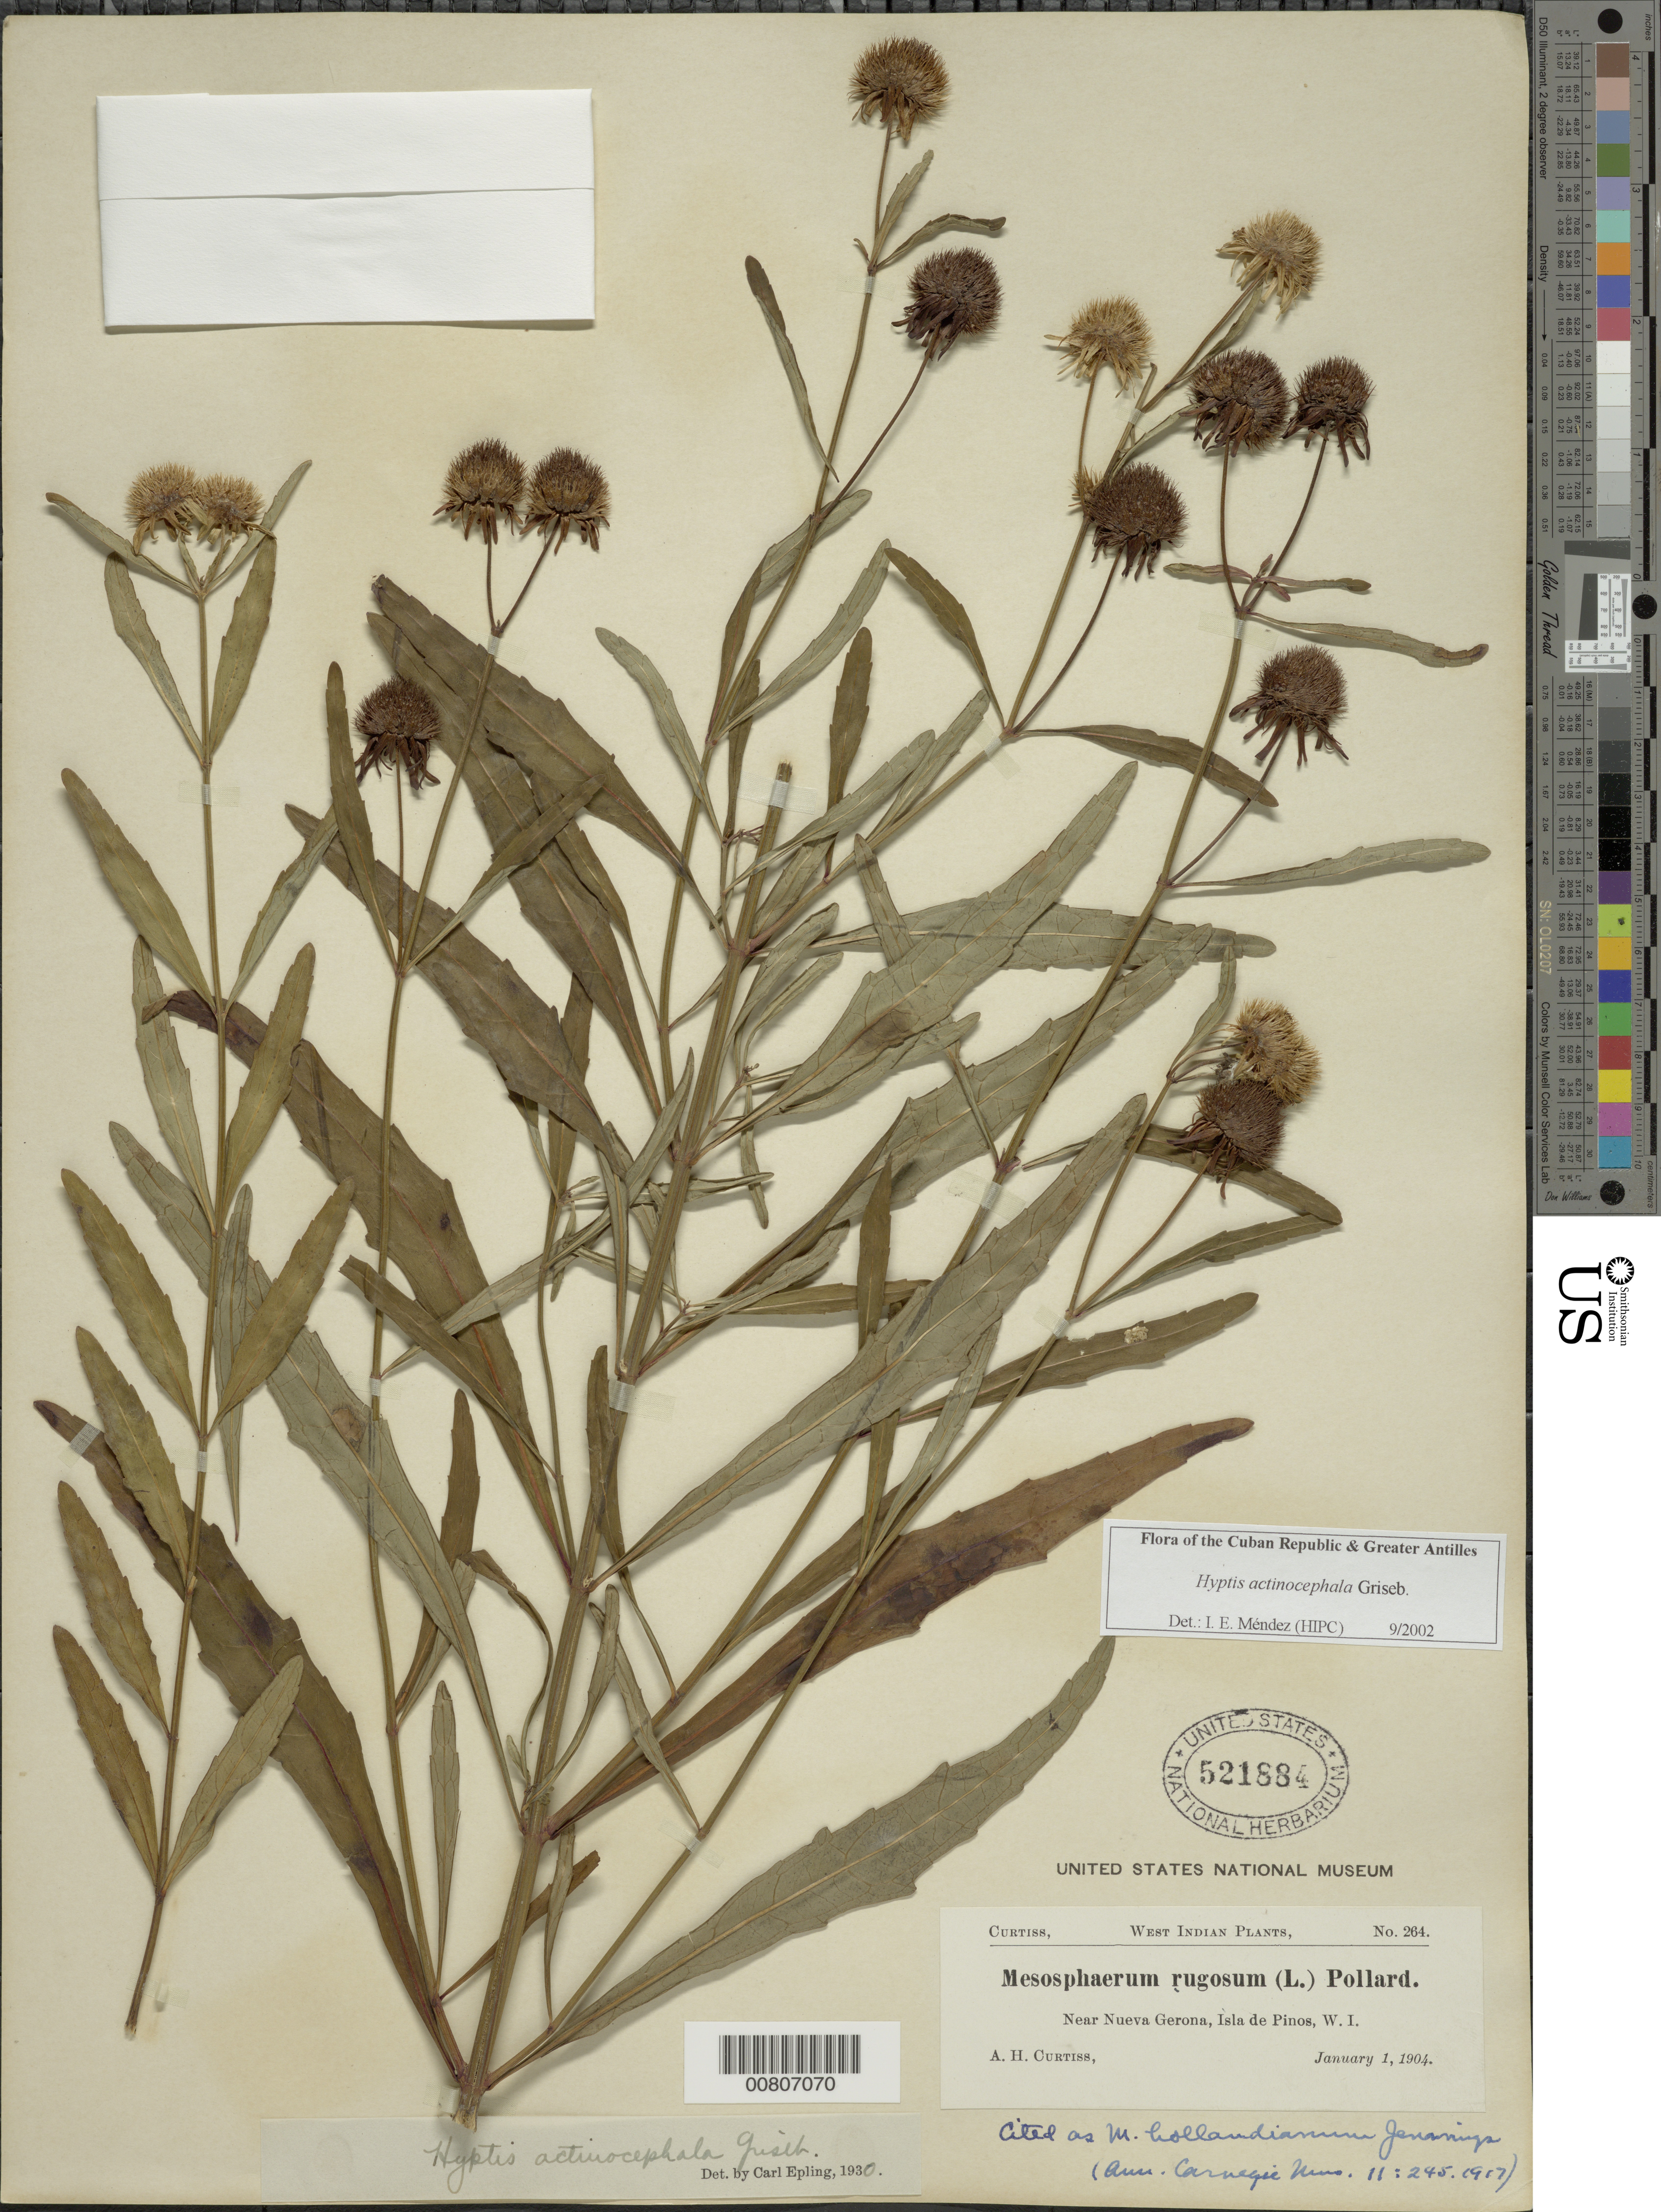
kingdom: Plantae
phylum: Tracheophyta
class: Magnoliopsida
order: Lamiales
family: Lamiaceae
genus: Hyptis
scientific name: Hyptis actinocephala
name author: Griseb.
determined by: Méndez, Isidro E., (HIPC)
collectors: A. H. Curtiss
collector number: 264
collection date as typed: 01 Jan 1904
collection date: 1904-01-01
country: Cuba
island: Isla de la Juventud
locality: Isle of Pines, near Nueva Gerona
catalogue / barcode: US 521884